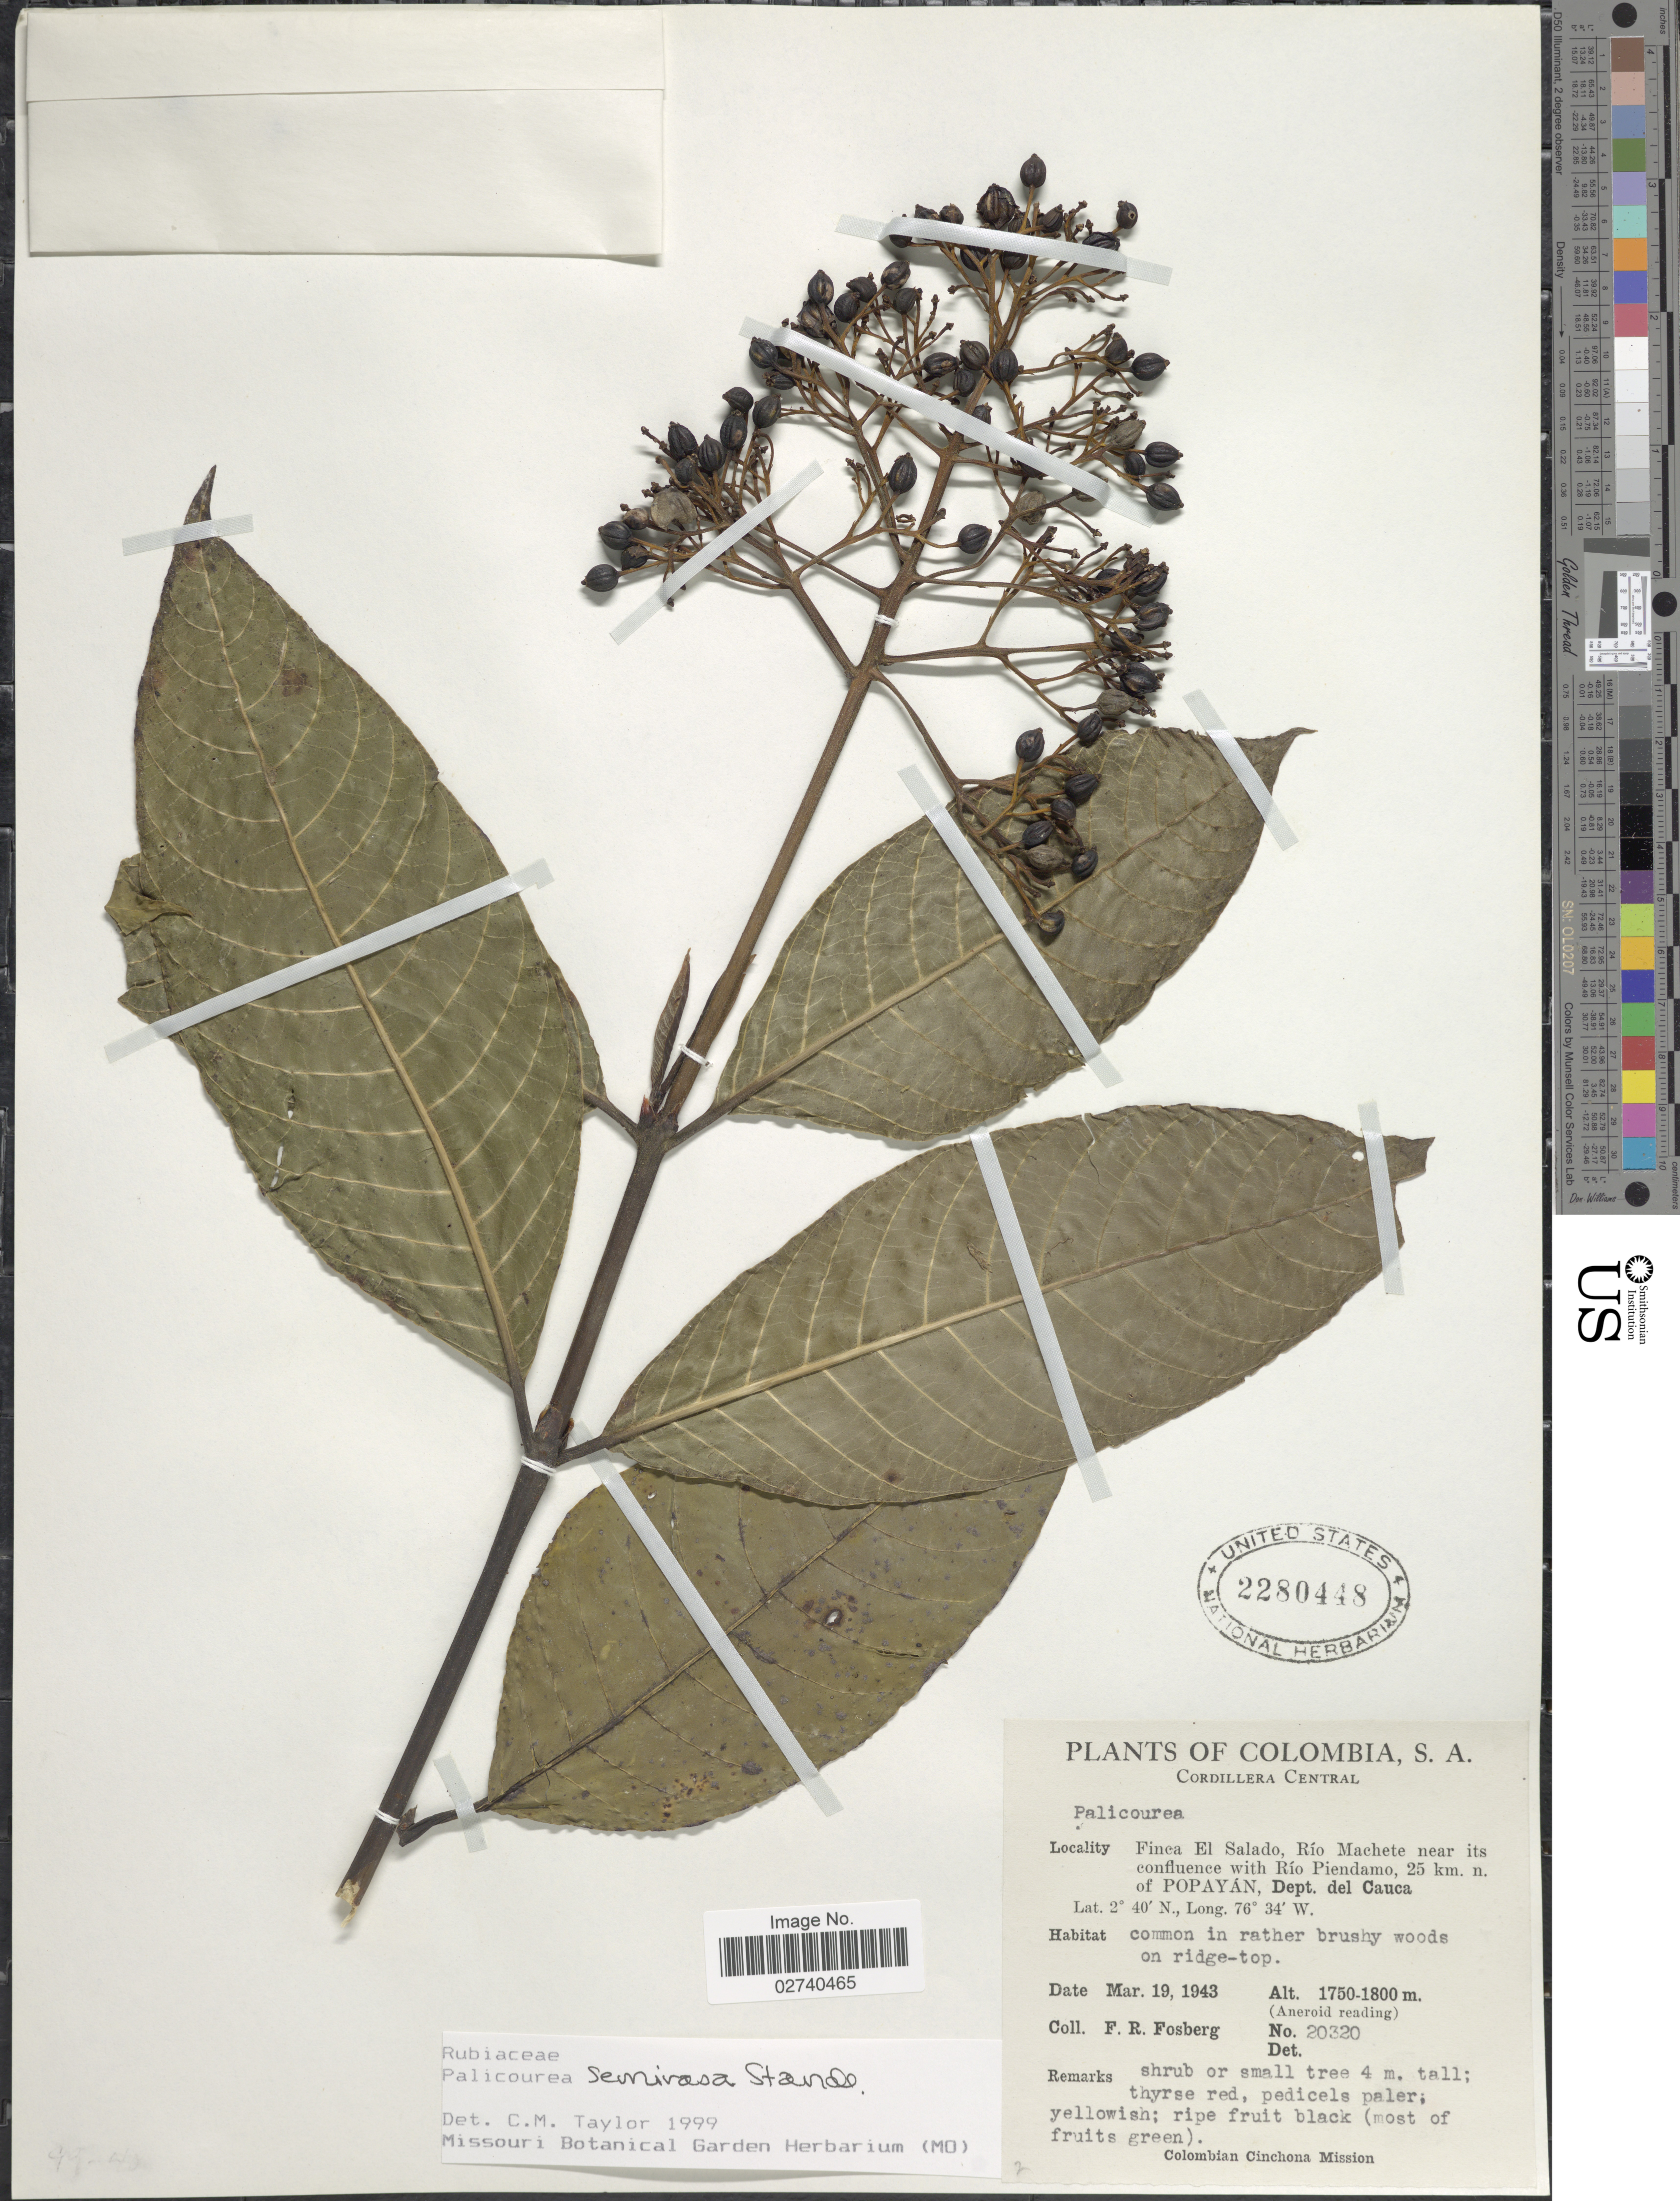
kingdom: Plantae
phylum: Tracheophyta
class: Magnoliopsida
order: Gentianales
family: Rubiaceae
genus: Palicourea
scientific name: Palicourea semirasa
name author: Standl.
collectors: F. R. Fosberg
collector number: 20320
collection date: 1943-03-19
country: Colombia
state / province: Cauca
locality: Cordillera Central. Finca El Salado, Rio Machete near its confluence with Rio Piendamo, 25 km. n. of Popayan, dept. del Cauca.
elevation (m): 1750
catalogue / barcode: US 2280448